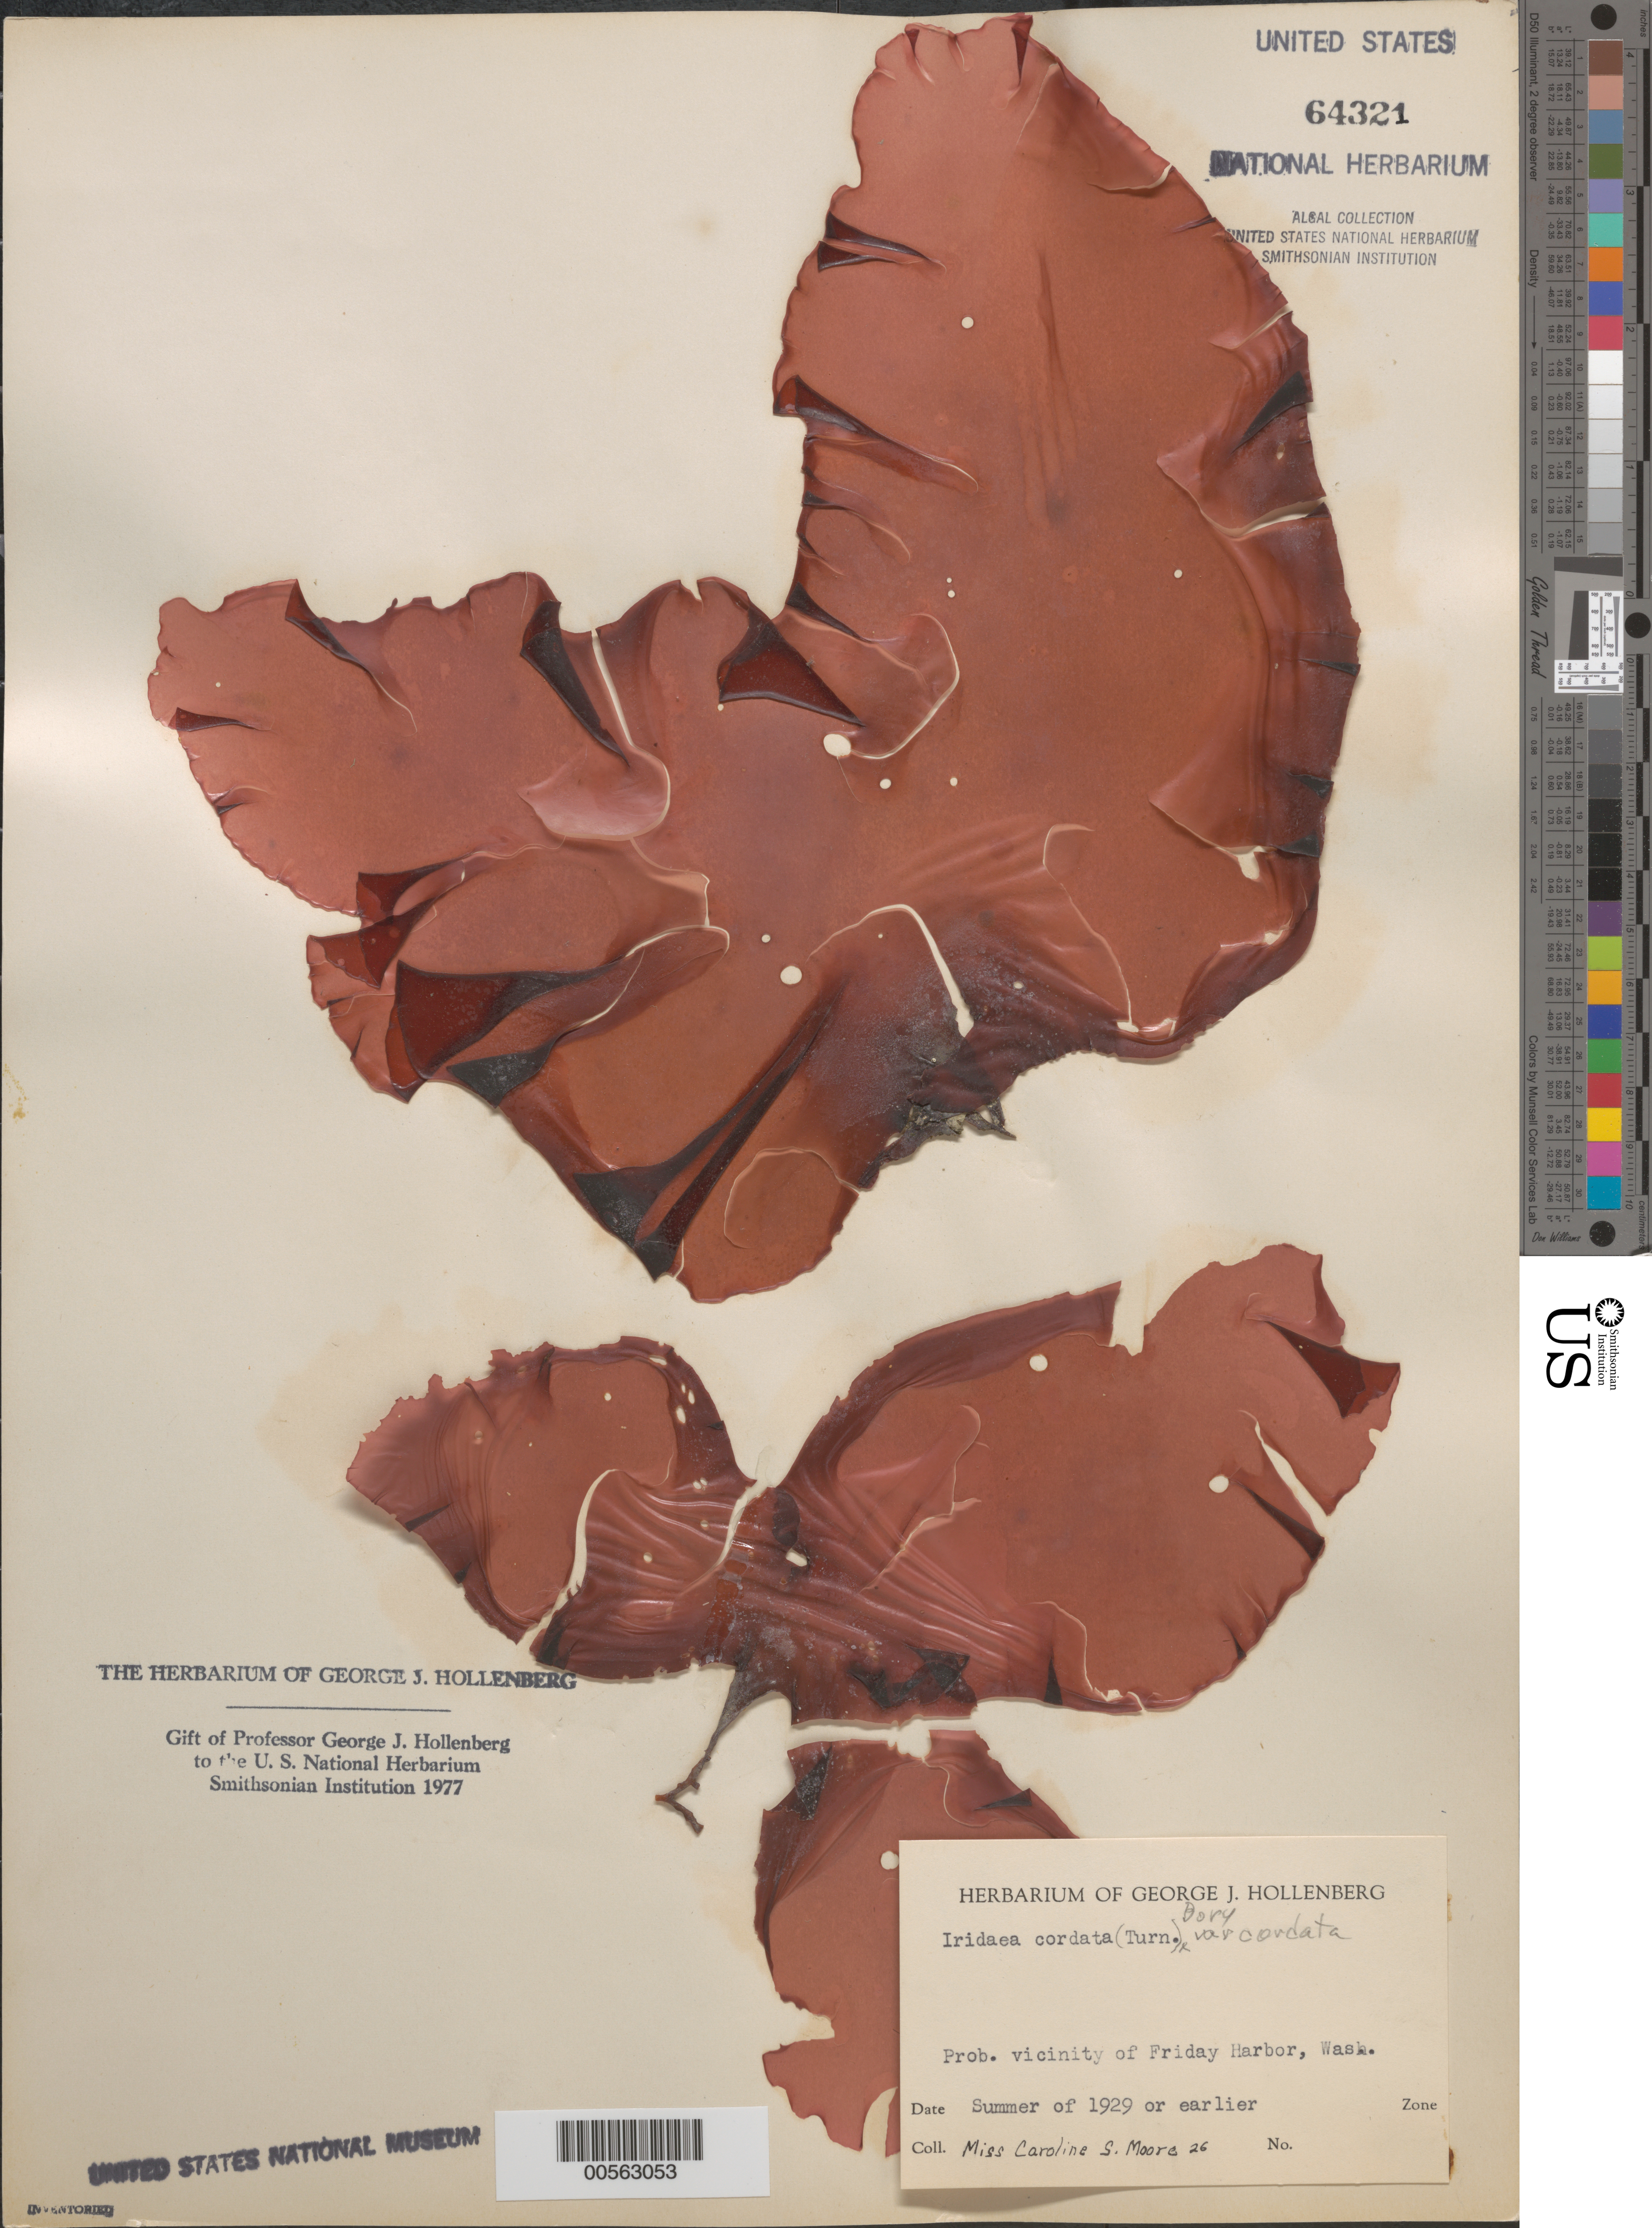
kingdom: Plantae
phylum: Rhodophyta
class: Florideophyceae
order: Gigartinales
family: Gigartinaceae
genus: Iridaea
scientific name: Iridaea cordata var. cordata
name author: (Turner) Bory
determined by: Hollenberg, George J.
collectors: C. Moore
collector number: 26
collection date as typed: Sum 1929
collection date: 1929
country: United States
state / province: Washington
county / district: San Juan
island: San Juan Island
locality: Probably Friday Harbor area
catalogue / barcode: US 64321